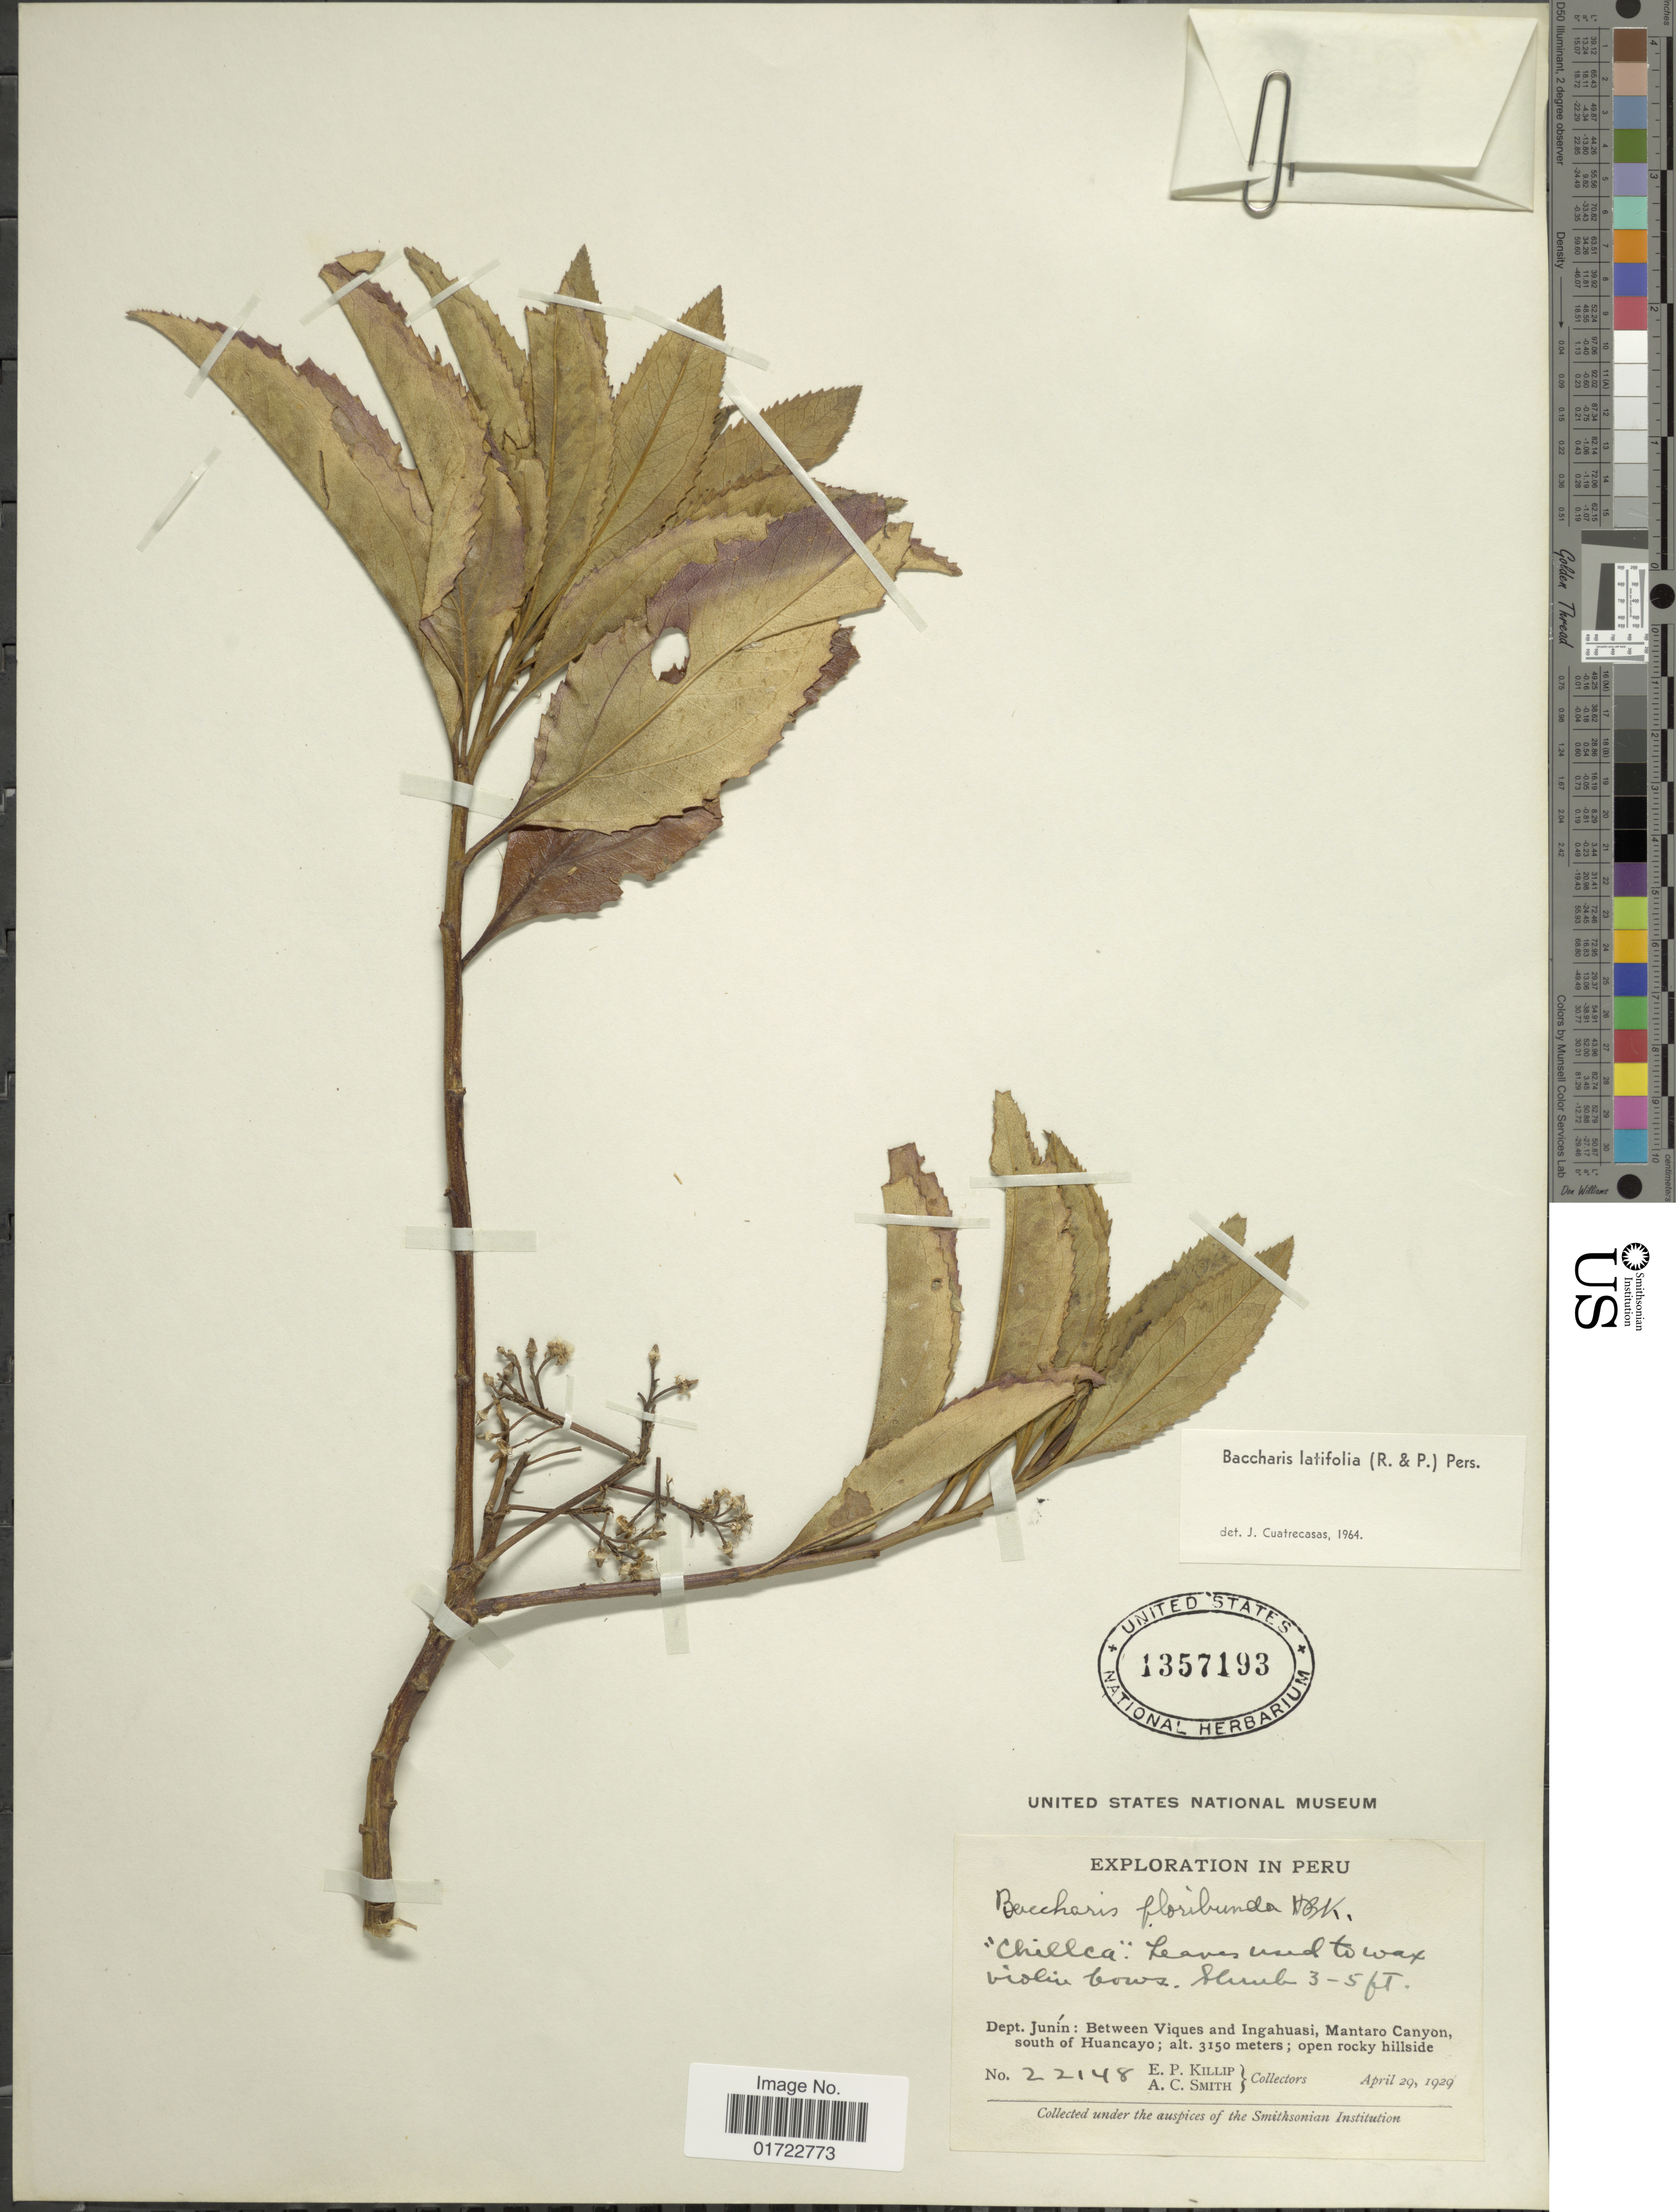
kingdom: Plantae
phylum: Tracheophyta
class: Magnoliopsida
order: Asterales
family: Asteraceae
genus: Baccharis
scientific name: Baccharis latifolia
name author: (Ruiz & Pav.) Pers.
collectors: E. P. Killip & A. C. Smith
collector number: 22148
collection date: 1929-04-29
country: Peru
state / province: Junín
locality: Dept. Junín: between Viques and Ingahuasi, Mantaro Canyon, south of Huancayo.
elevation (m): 3150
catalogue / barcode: US 1357193